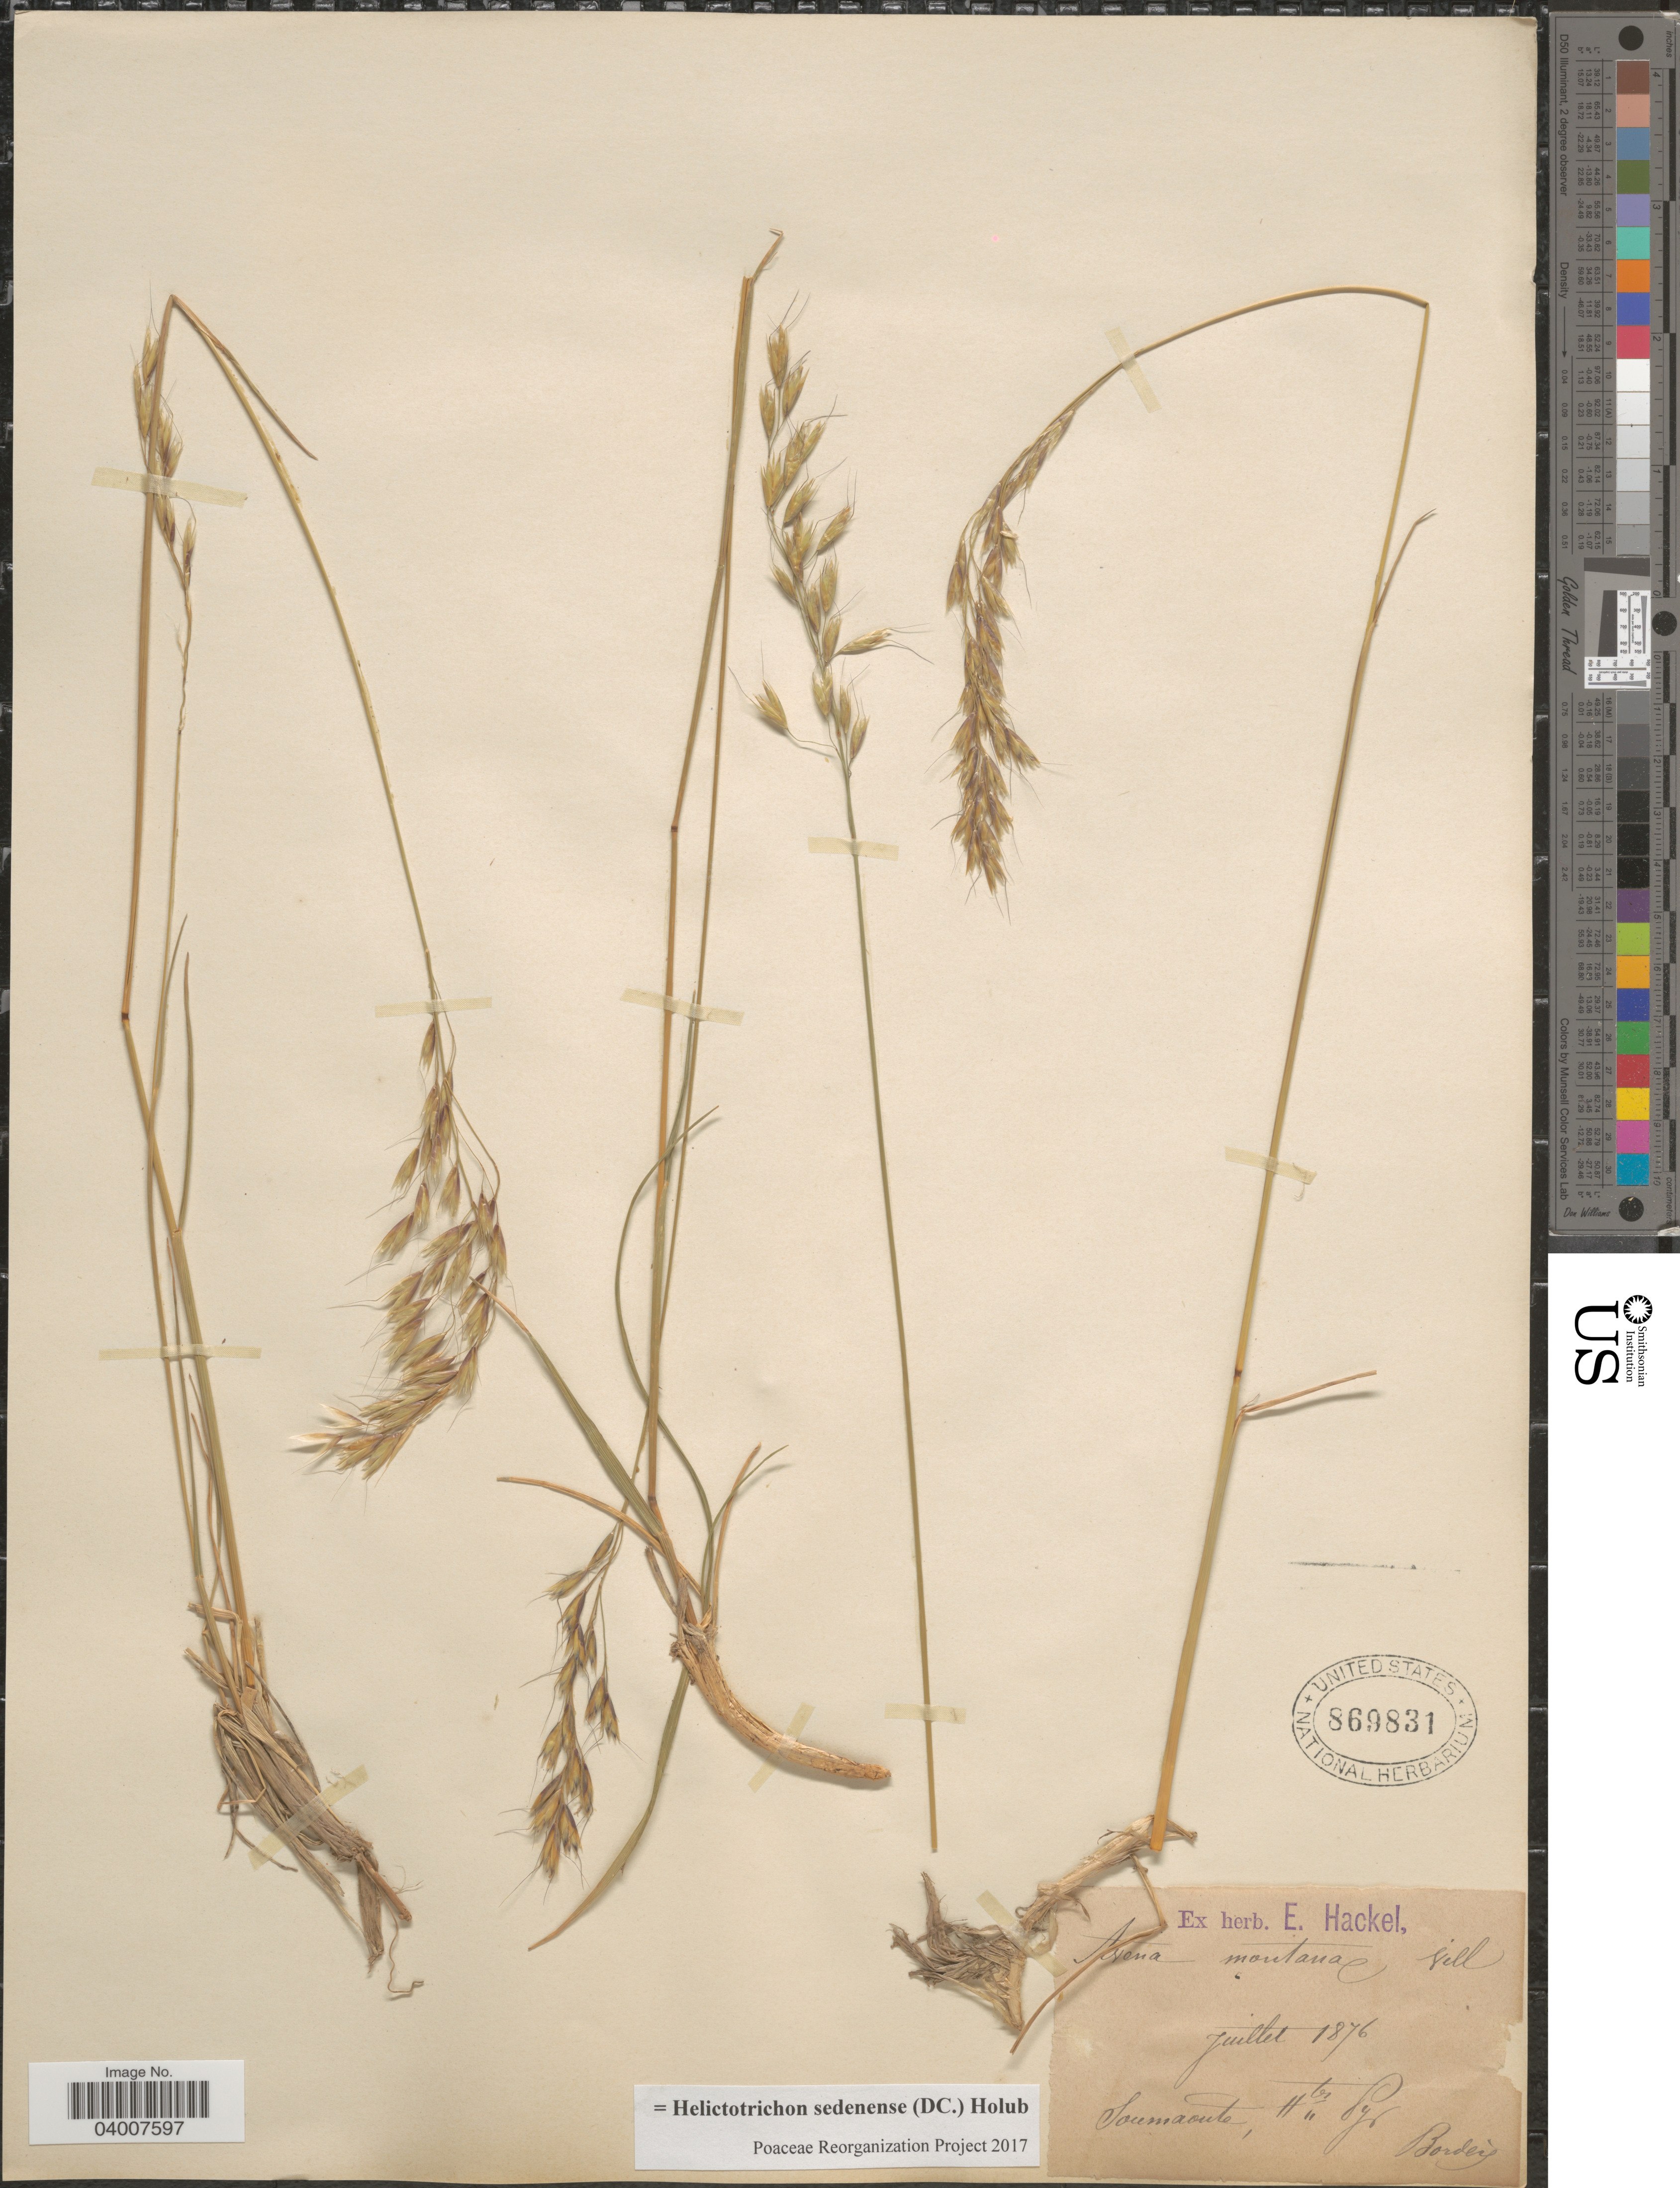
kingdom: Plantae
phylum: Tracheophyta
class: Liliopsida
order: Poales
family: Poaceae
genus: Helictotrichon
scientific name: Helictotrichon sedenense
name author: (DC.) Holub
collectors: -. Bordère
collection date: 1876-07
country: France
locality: Soumaoute, Htes Pyr.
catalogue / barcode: US 869831